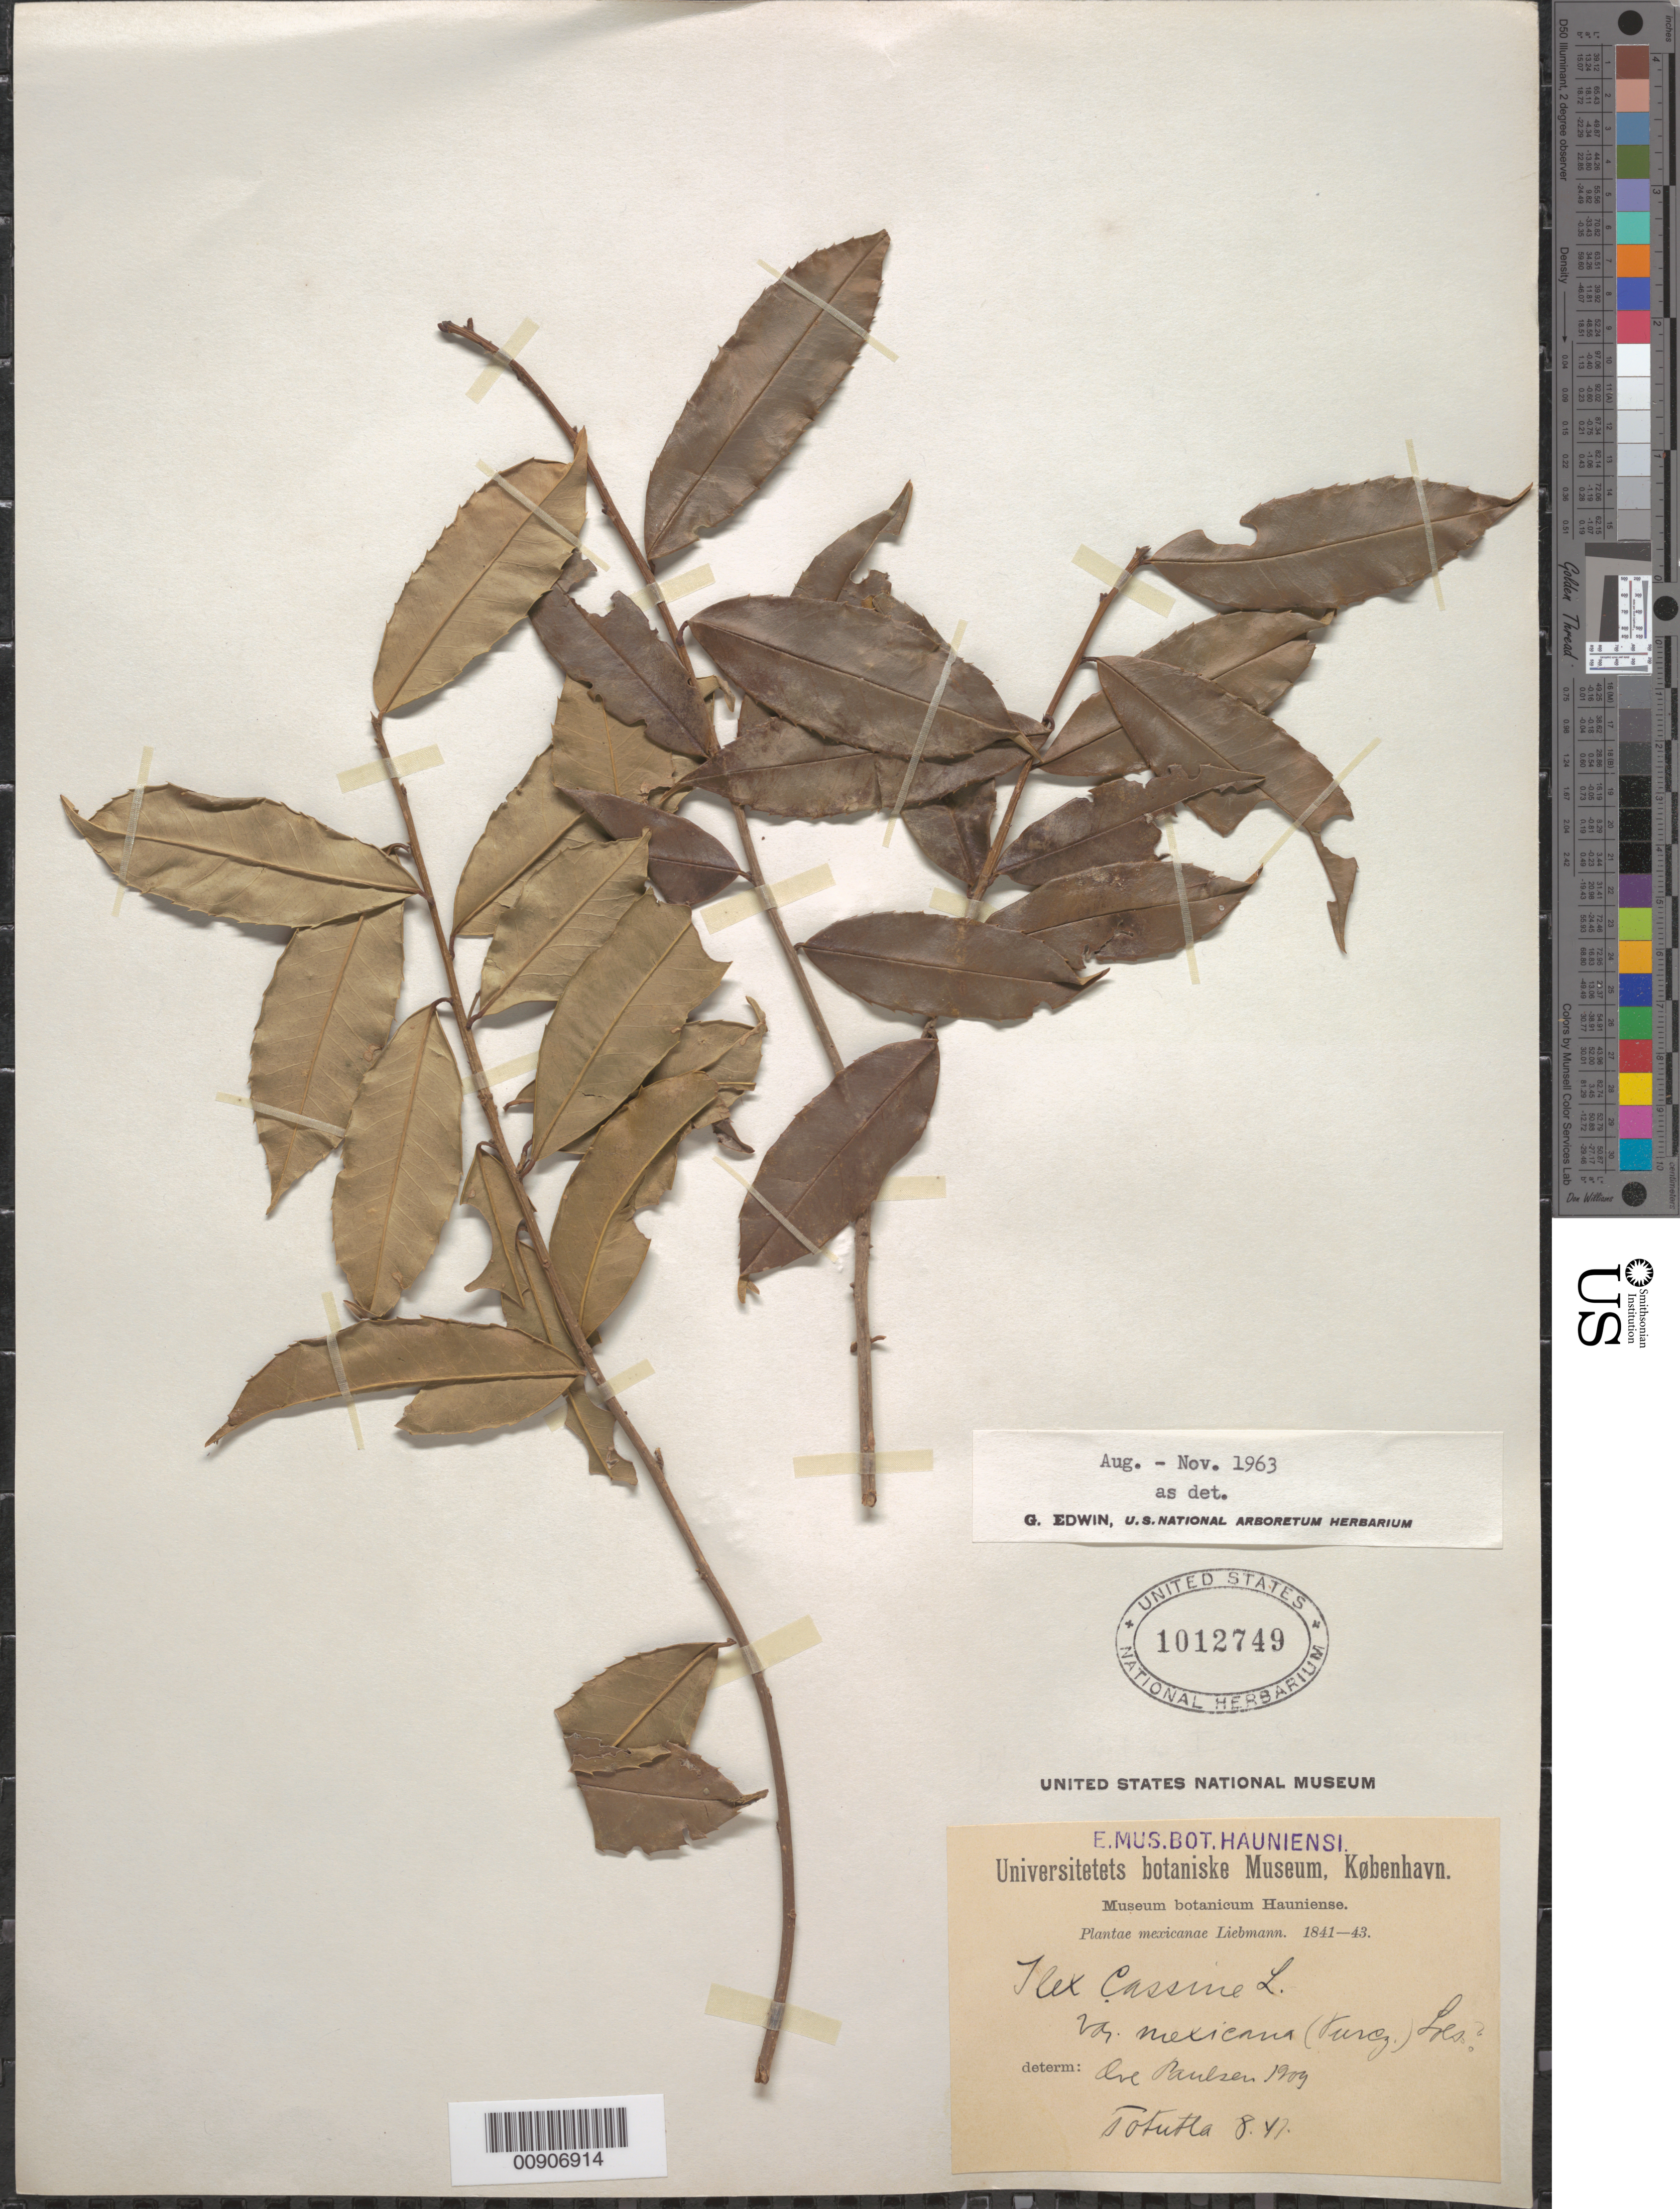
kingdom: Plantae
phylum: Tracheophyta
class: Magnoliopsida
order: Aquifoliales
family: Aquifoliaceae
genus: Ilex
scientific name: Ilex cassine var. mexicana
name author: (Walter) Sarg.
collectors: F. M. Liebmann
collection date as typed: Aug 1841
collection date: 1841-08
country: Mexico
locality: Totutla.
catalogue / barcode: US 1012749